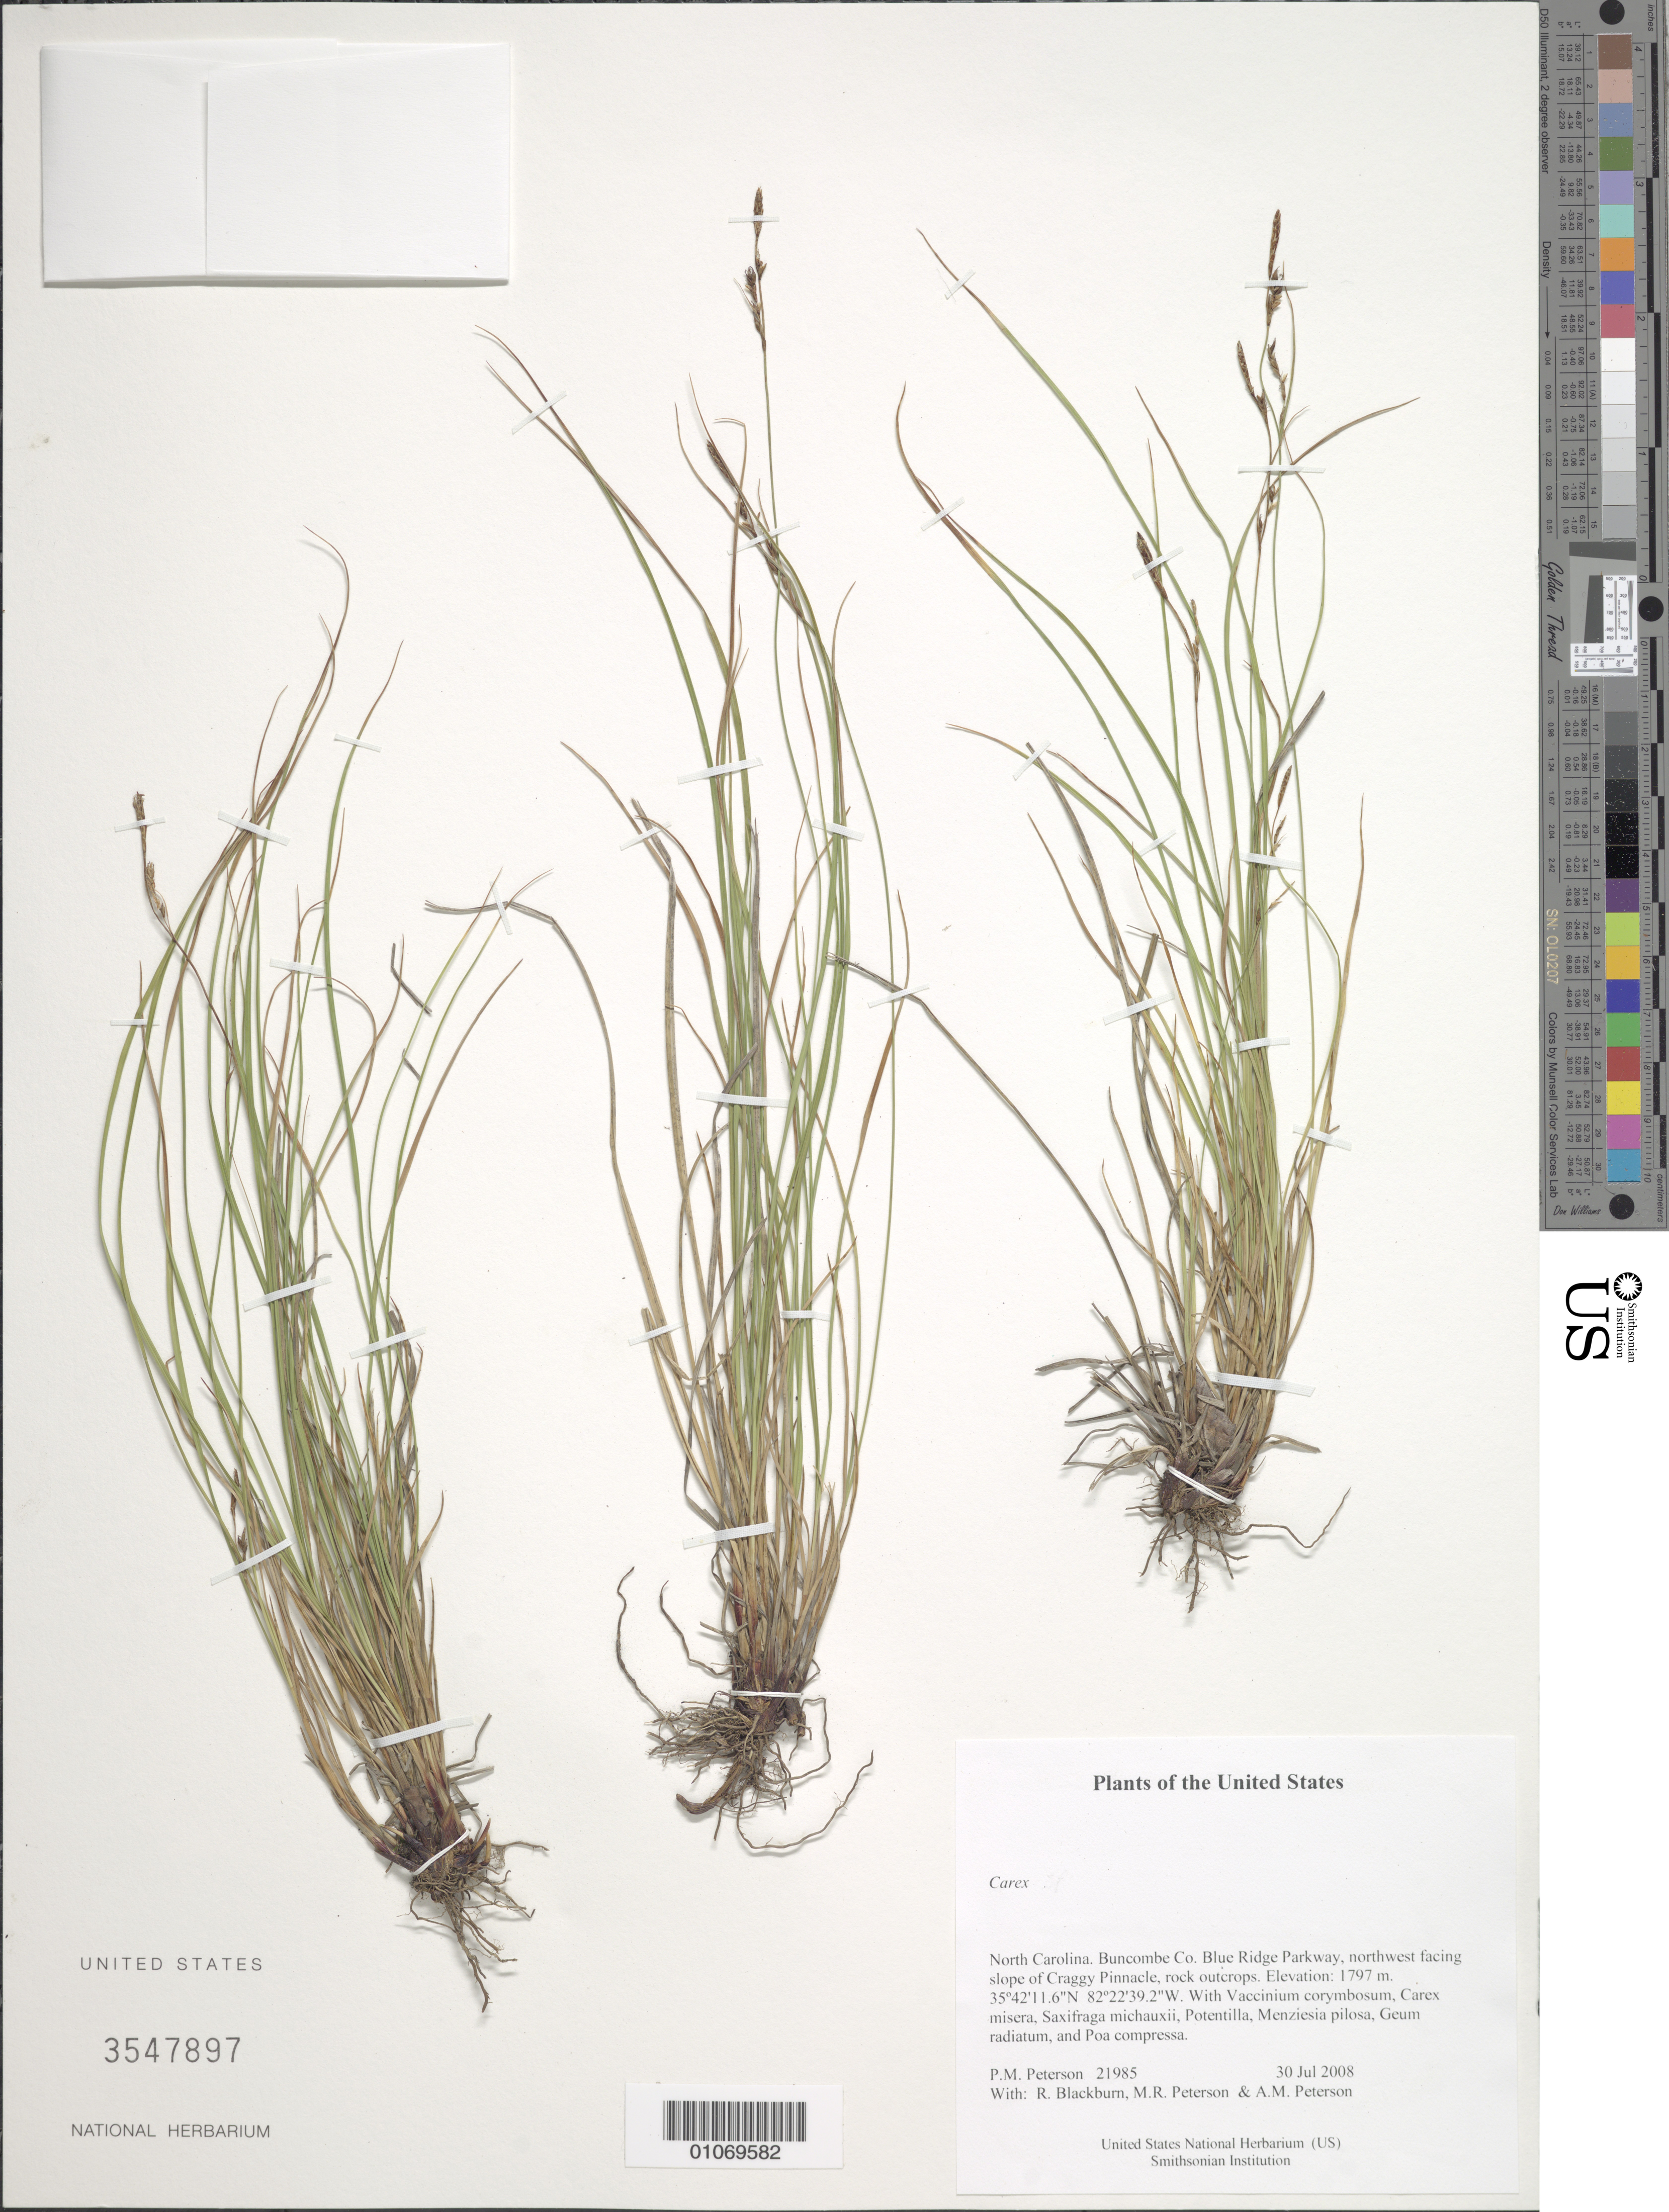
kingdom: Plantae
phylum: Tracheophyta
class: Liliopsida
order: Poales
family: Cyperaceae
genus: Carex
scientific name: Carex pensylvanica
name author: Lam.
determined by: Strong, Mark T., (BOT), Smithsonian Institution - National Museum of Natural History (UNITED STATES)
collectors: P. M. Peterson & M. Levine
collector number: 21985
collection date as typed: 30 Jul 2008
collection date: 2008-07-30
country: United States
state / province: North Carolina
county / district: Buncombe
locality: Blue Ridge Parkway, northwest facing slope of Craggy Pinnacle, rock outcrops.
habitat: With Vaccinium corymbosum, Carex misera, Saxifraga michauxii, Potentilla, Menziesia pilosa, Geum radiatum, and Poa compressa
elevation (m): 1797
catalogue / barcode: US 3547897